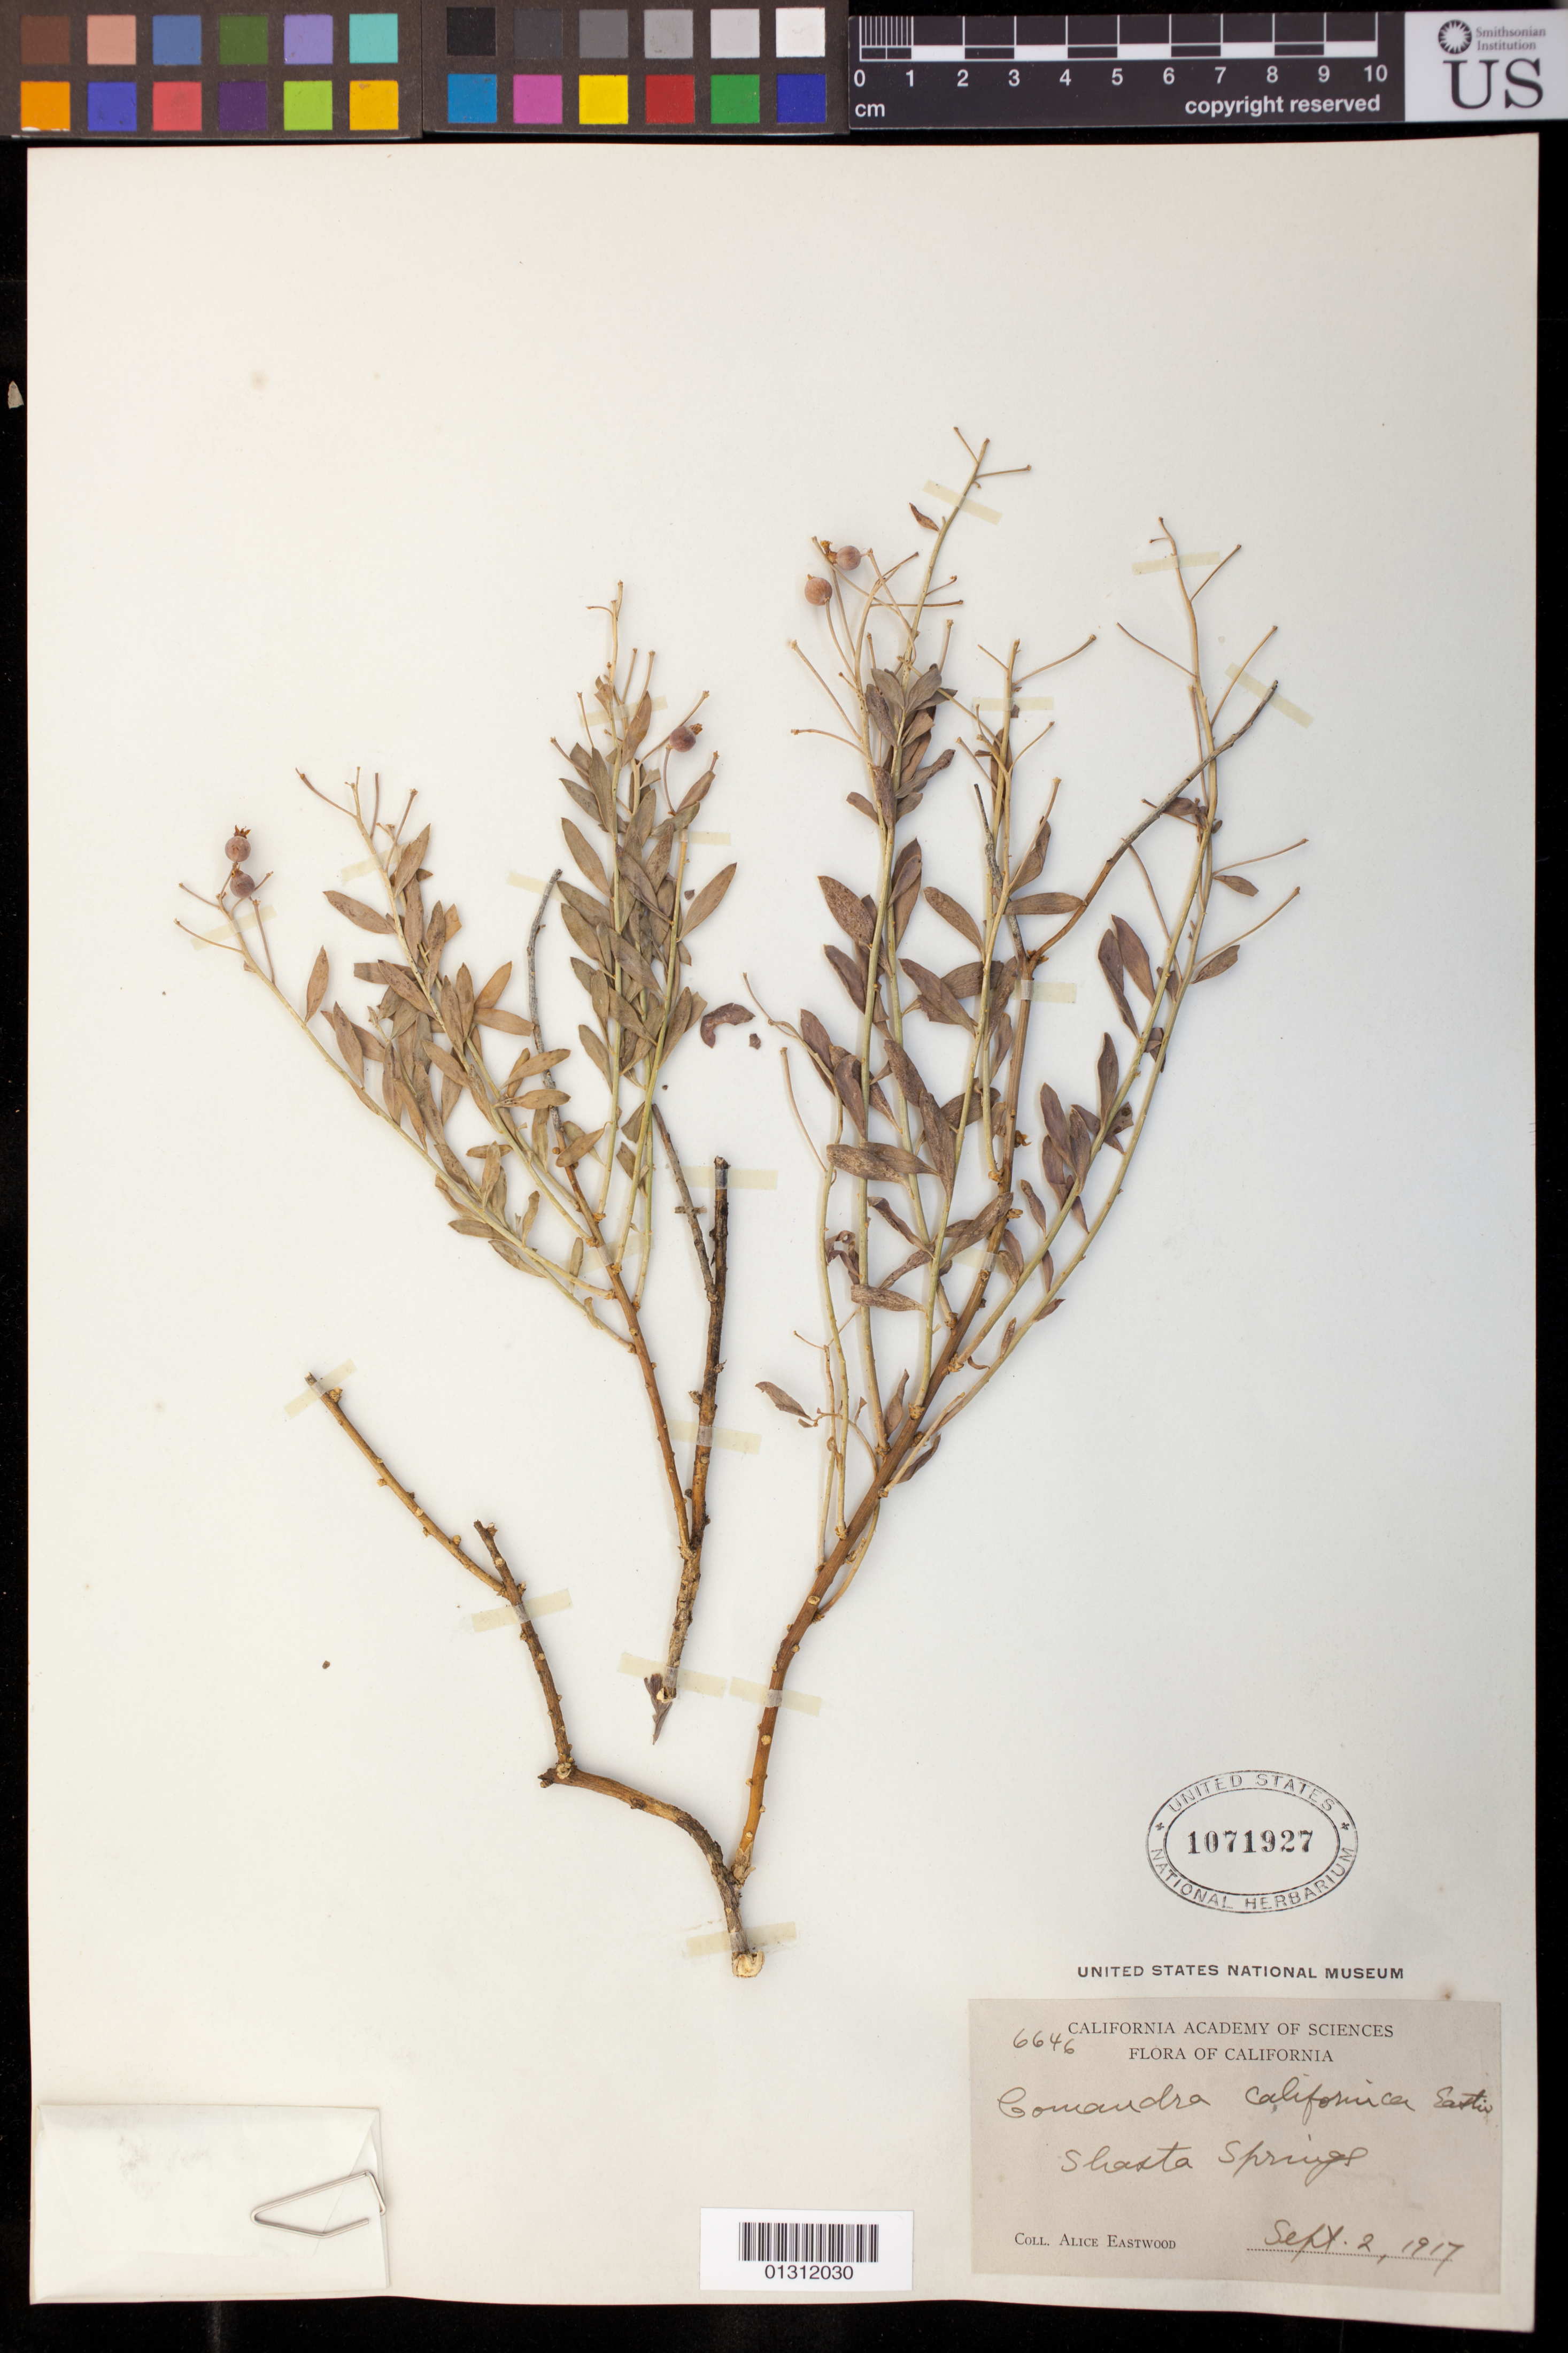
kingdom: Plantae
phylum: Tracheophyta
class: Magnoliopsida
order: Santalales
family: Comandraceae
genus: Comandra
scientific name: Comandra pallida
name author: A. DC.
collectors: A. Eastwood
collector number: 6646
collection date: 1917-10-02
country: United States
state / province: California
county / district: Shasta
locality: Shasta Springs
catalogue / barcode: US 1071927